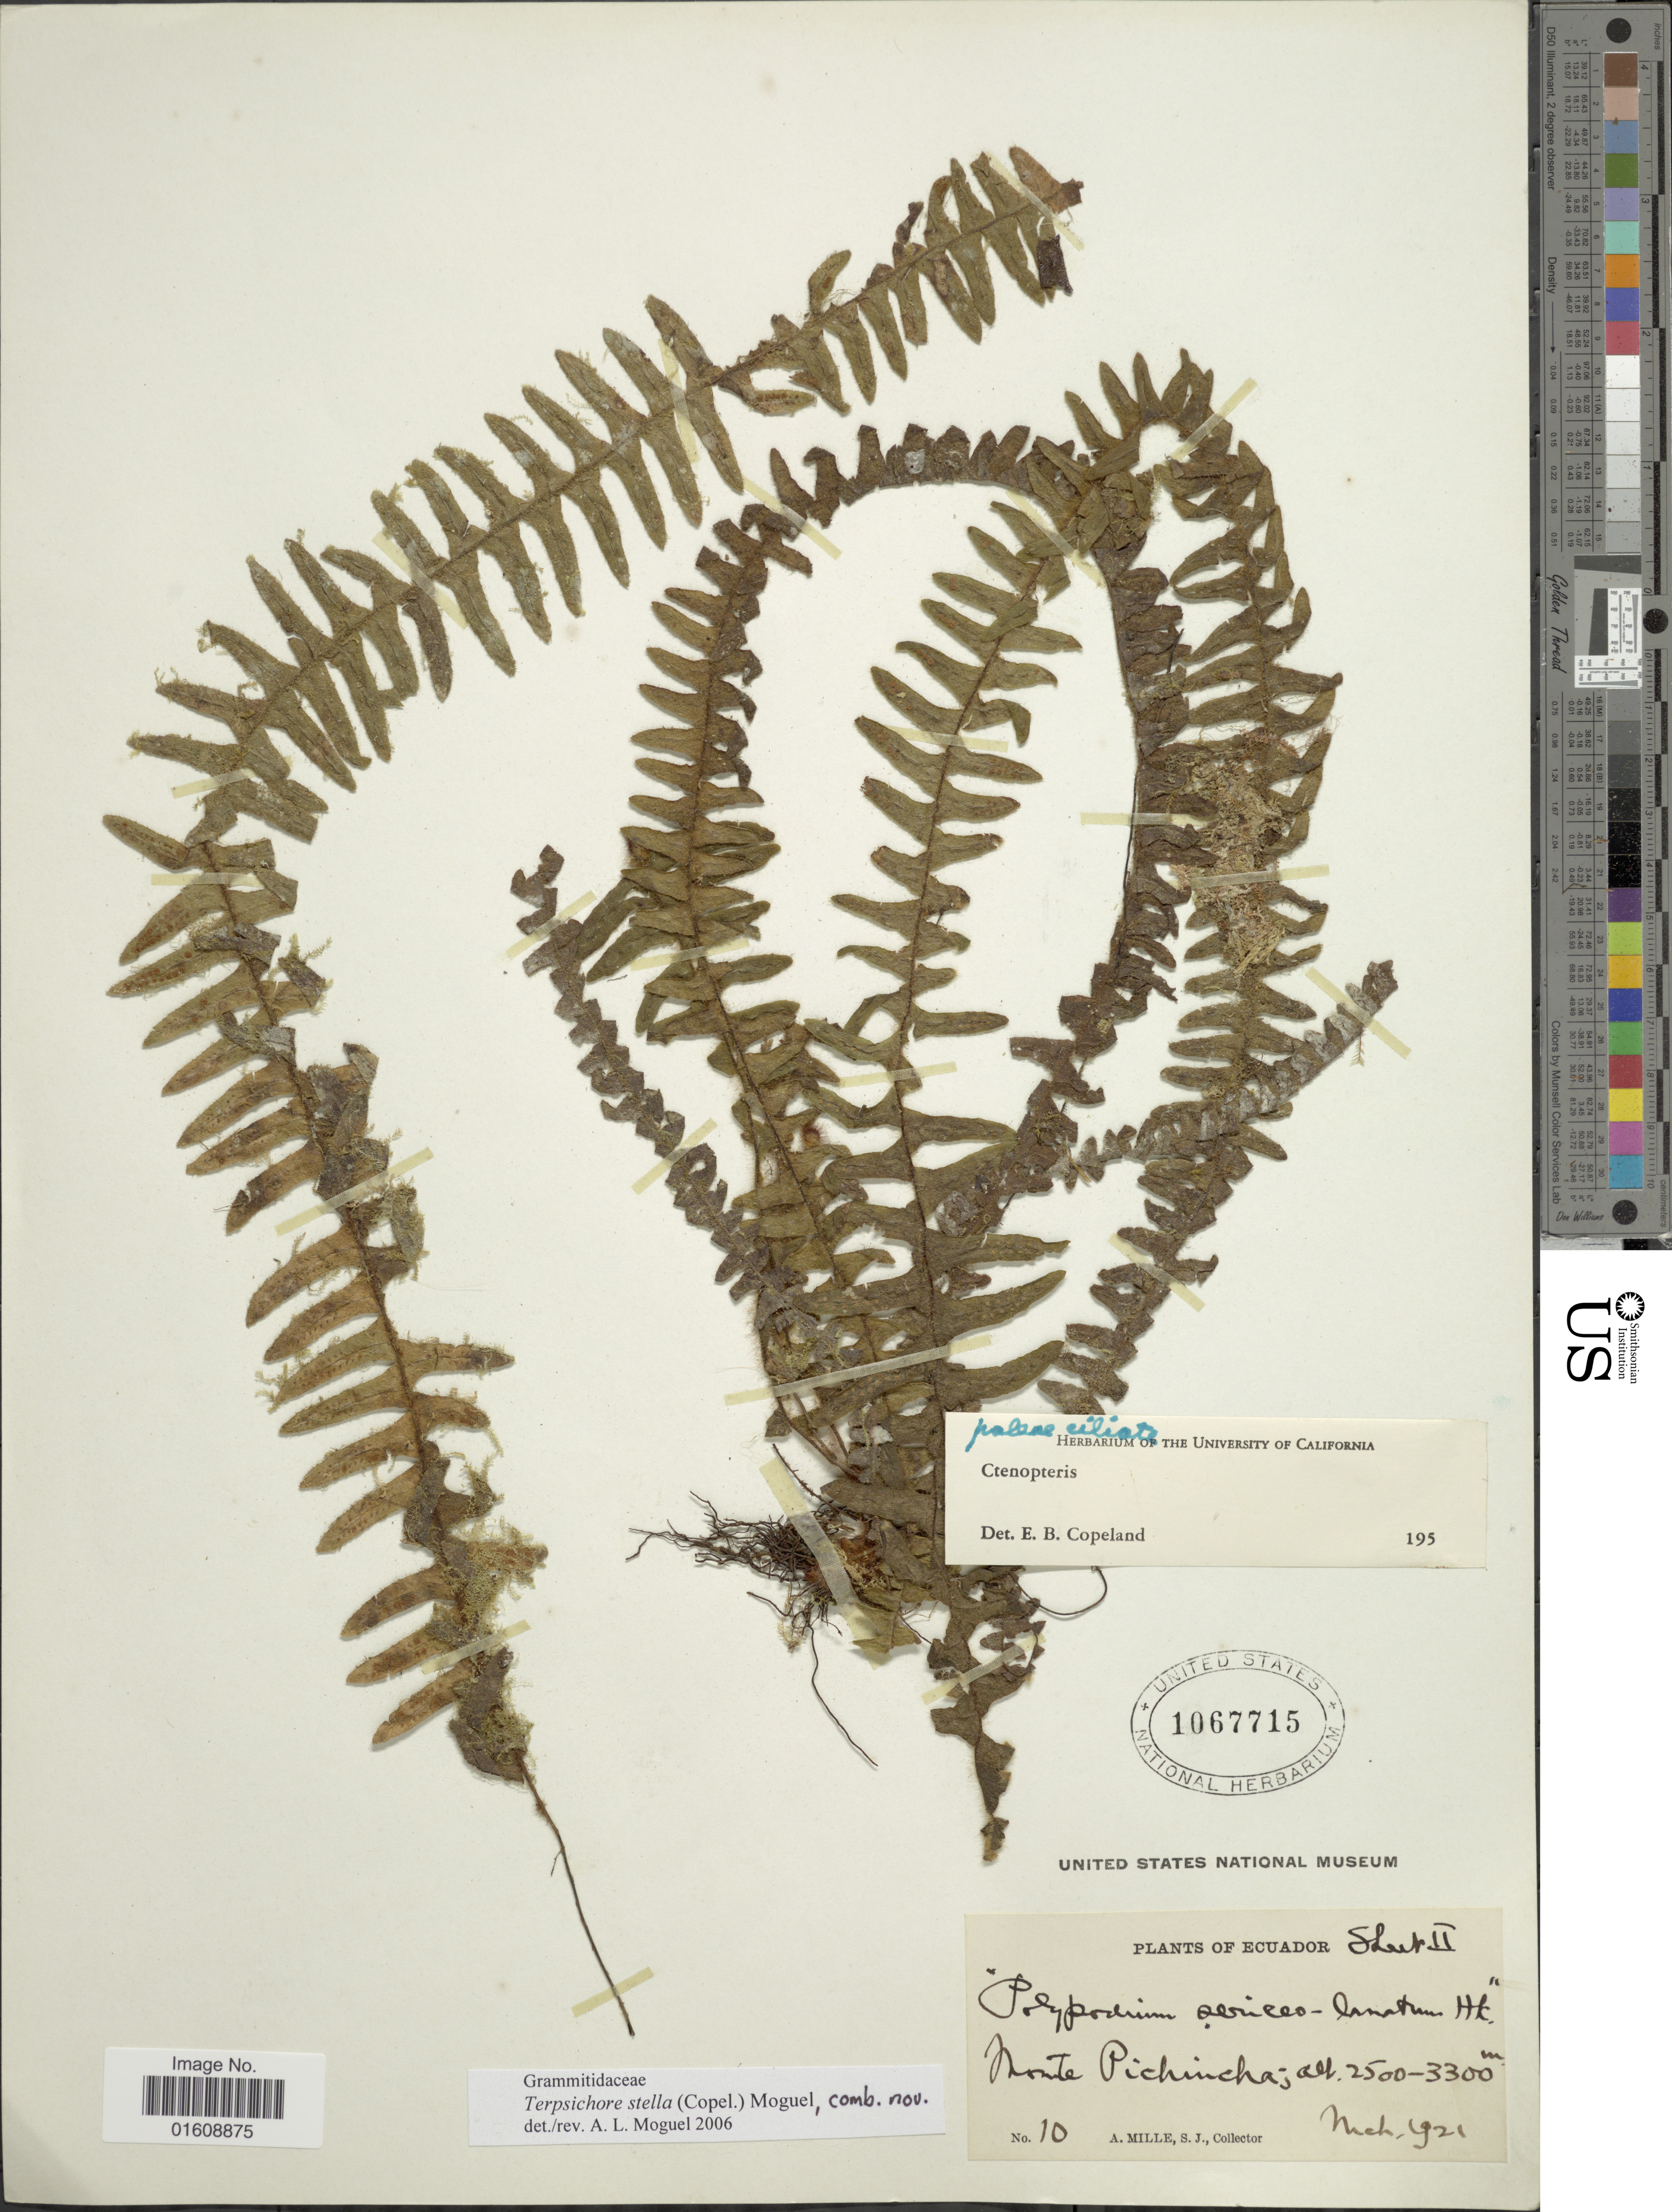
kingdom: Plantae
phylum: Tracheophyta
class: Polypodiopsida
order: Polypodiales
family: Polypodiaceae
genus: Alansmia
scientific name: Alansmia stella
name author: (Copel.) Moguel & M. Kessler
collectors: A. Mille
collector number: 10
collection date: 1921-03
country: Ecuador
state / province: Pichincha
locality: Monte Pichincha.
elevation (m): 2500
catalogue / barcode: US 1067715